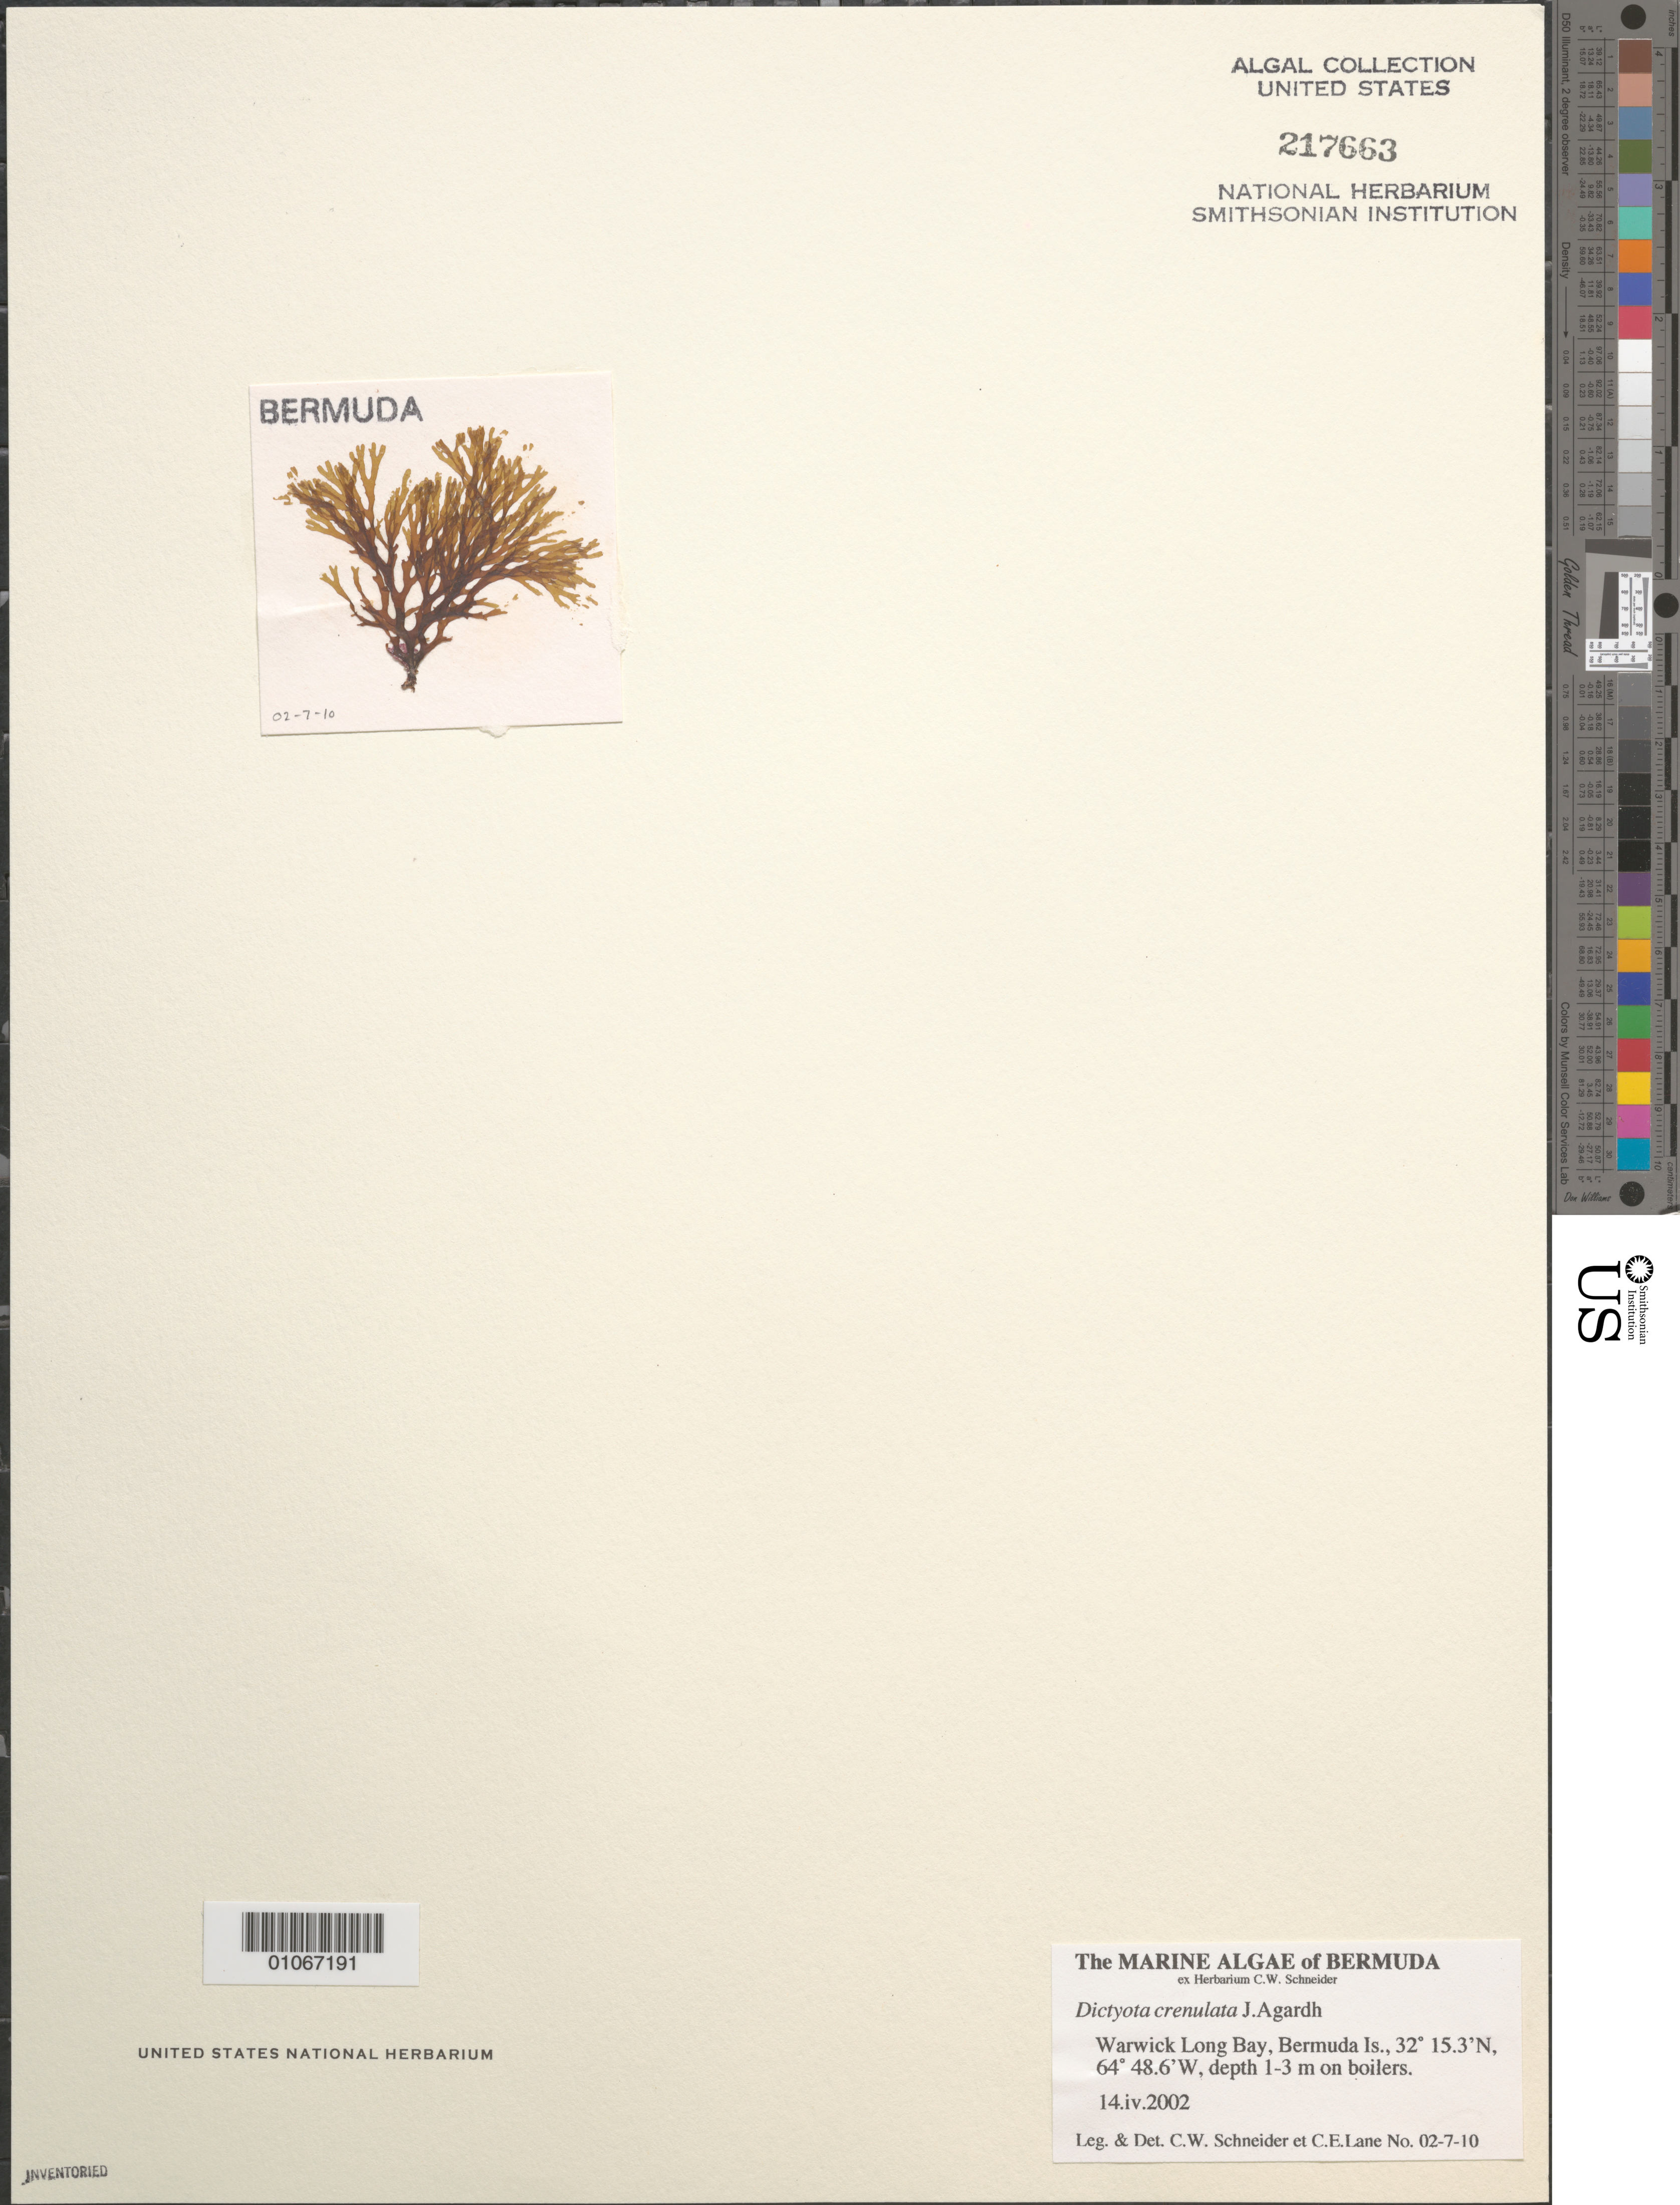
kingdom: Chromista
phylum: Ochrophyta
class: Phaeophyceae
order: Dictyotales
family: Dictyotaceae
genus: Dictyota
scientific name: Dictyota crenulata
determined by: Schneider, C. W.; Lane, C. E.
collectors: C. W. Schneider & C. E. Lane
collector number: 02-7-10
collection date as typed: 14 Apr 2002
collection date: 2002-04-14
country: Bermuda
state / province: Southampton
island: Bermuda Island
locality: Warwick Long Bay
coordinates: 32 15.3'N, 64 48.6'W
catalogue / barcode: US 217663